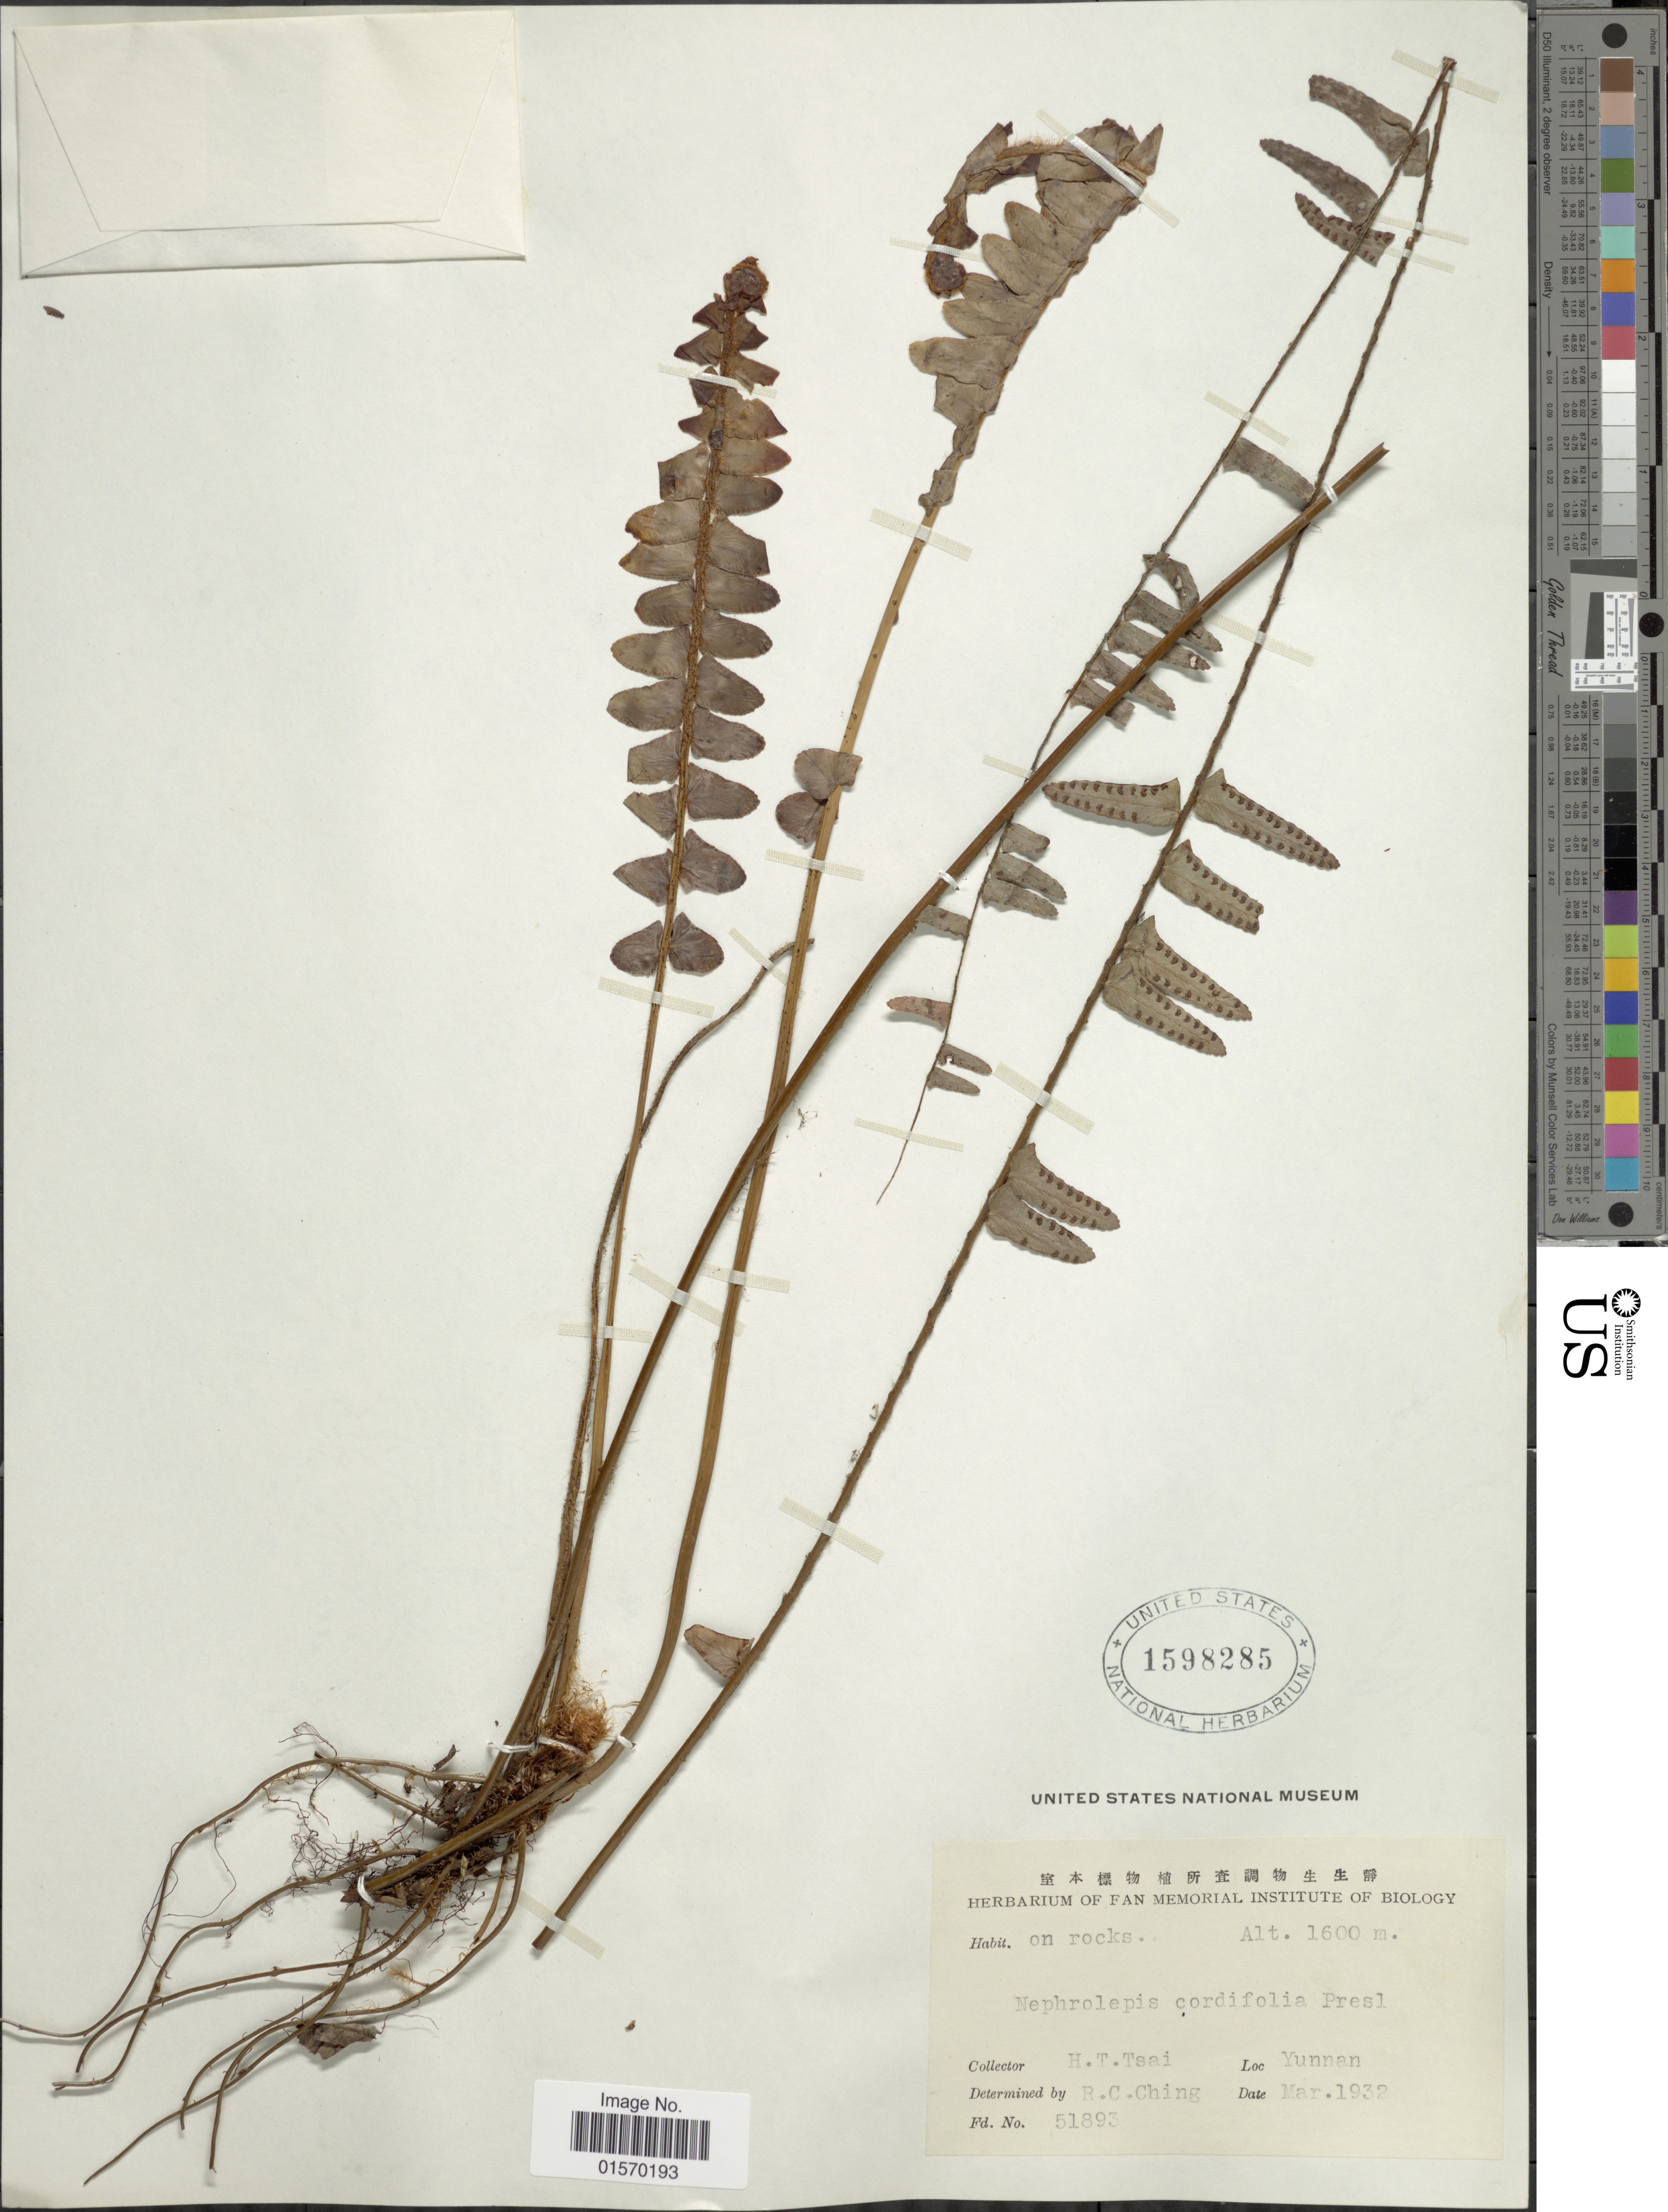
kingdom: Plantae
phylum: Tracheophyta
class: Polypodiopsida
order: Polypodiales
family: Nephrolepidaceae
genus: Nephrolepis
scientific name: Nephrolepis cordifolia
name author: (L.) C. Presl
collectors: H. Tsai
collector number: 51893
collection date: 1932-03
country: China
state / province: Yunnan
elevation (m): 1600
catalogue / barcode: US 1598285